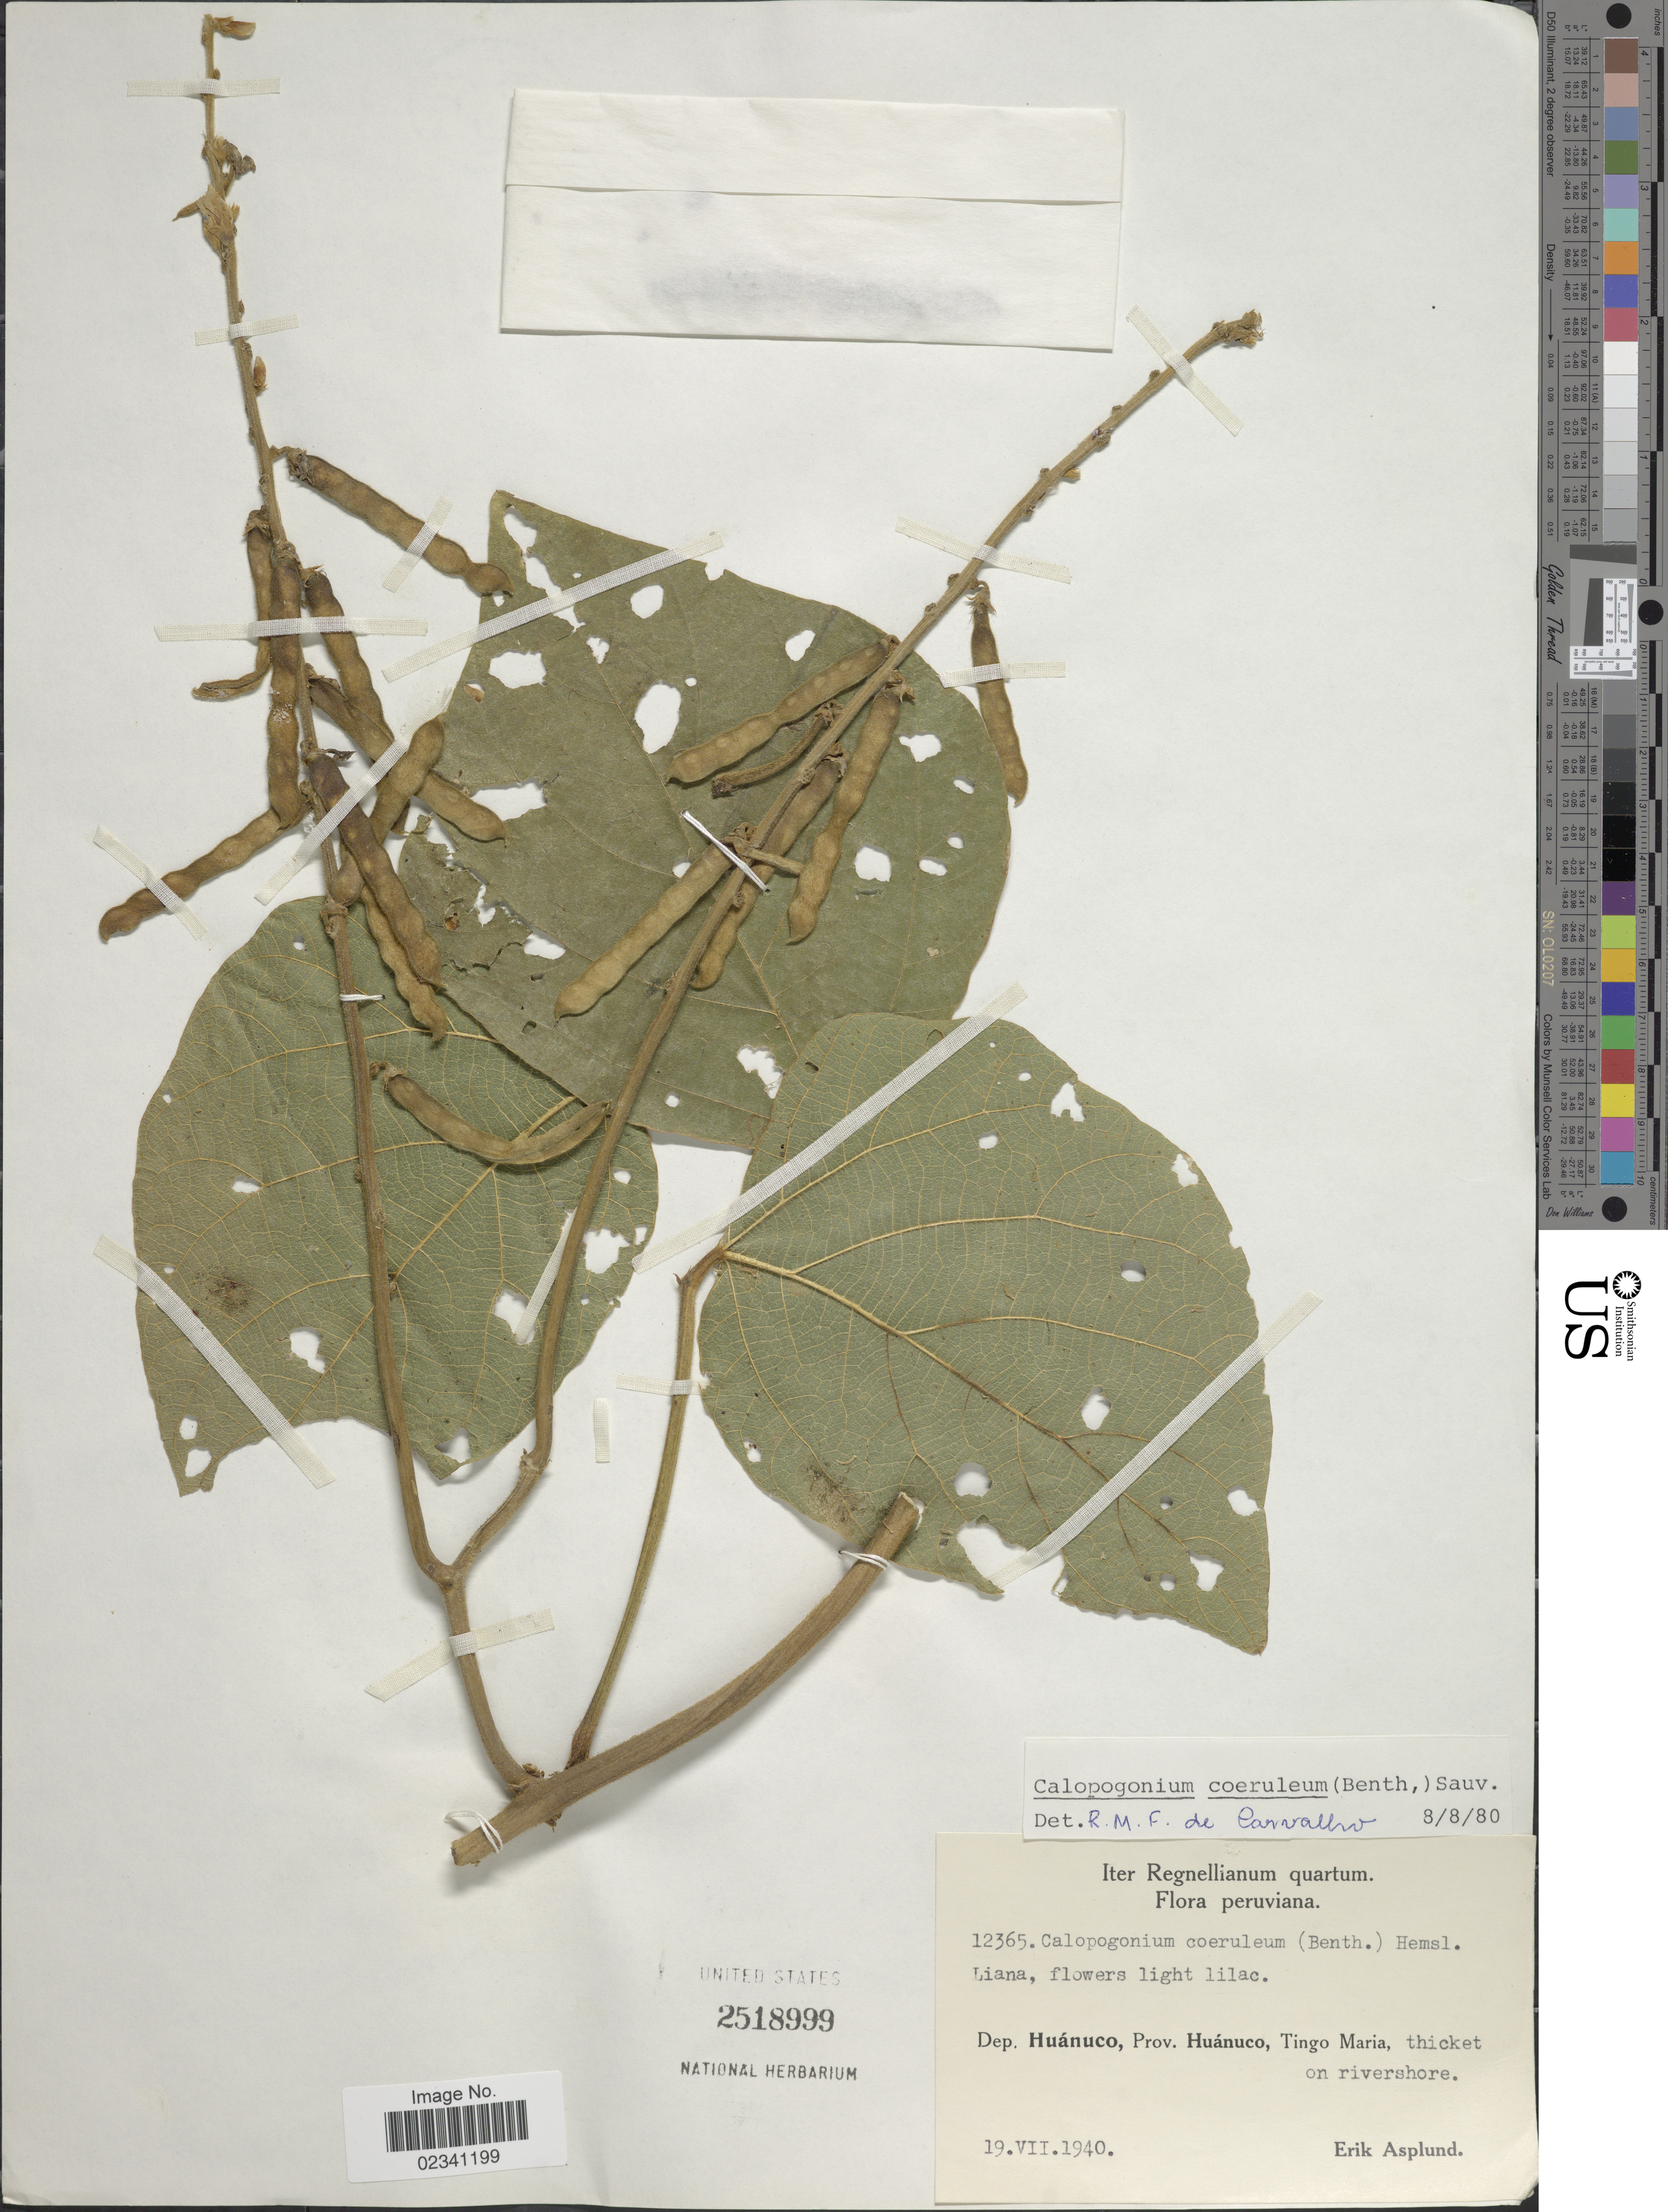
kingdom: Plantae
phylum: Tracheophyta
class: Magnoliopsida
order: Fabales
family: Fabaceae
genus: Calopogonium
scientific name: Calopogonium caeruleum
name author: (Benth.) C. Wright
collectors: E. Asplund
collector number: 12365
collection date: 1940-07-19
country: Peru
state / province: Huánuco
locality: Prov. Huanuco, Tingo Maria, thicket on rivershore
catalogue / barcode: US 2518999